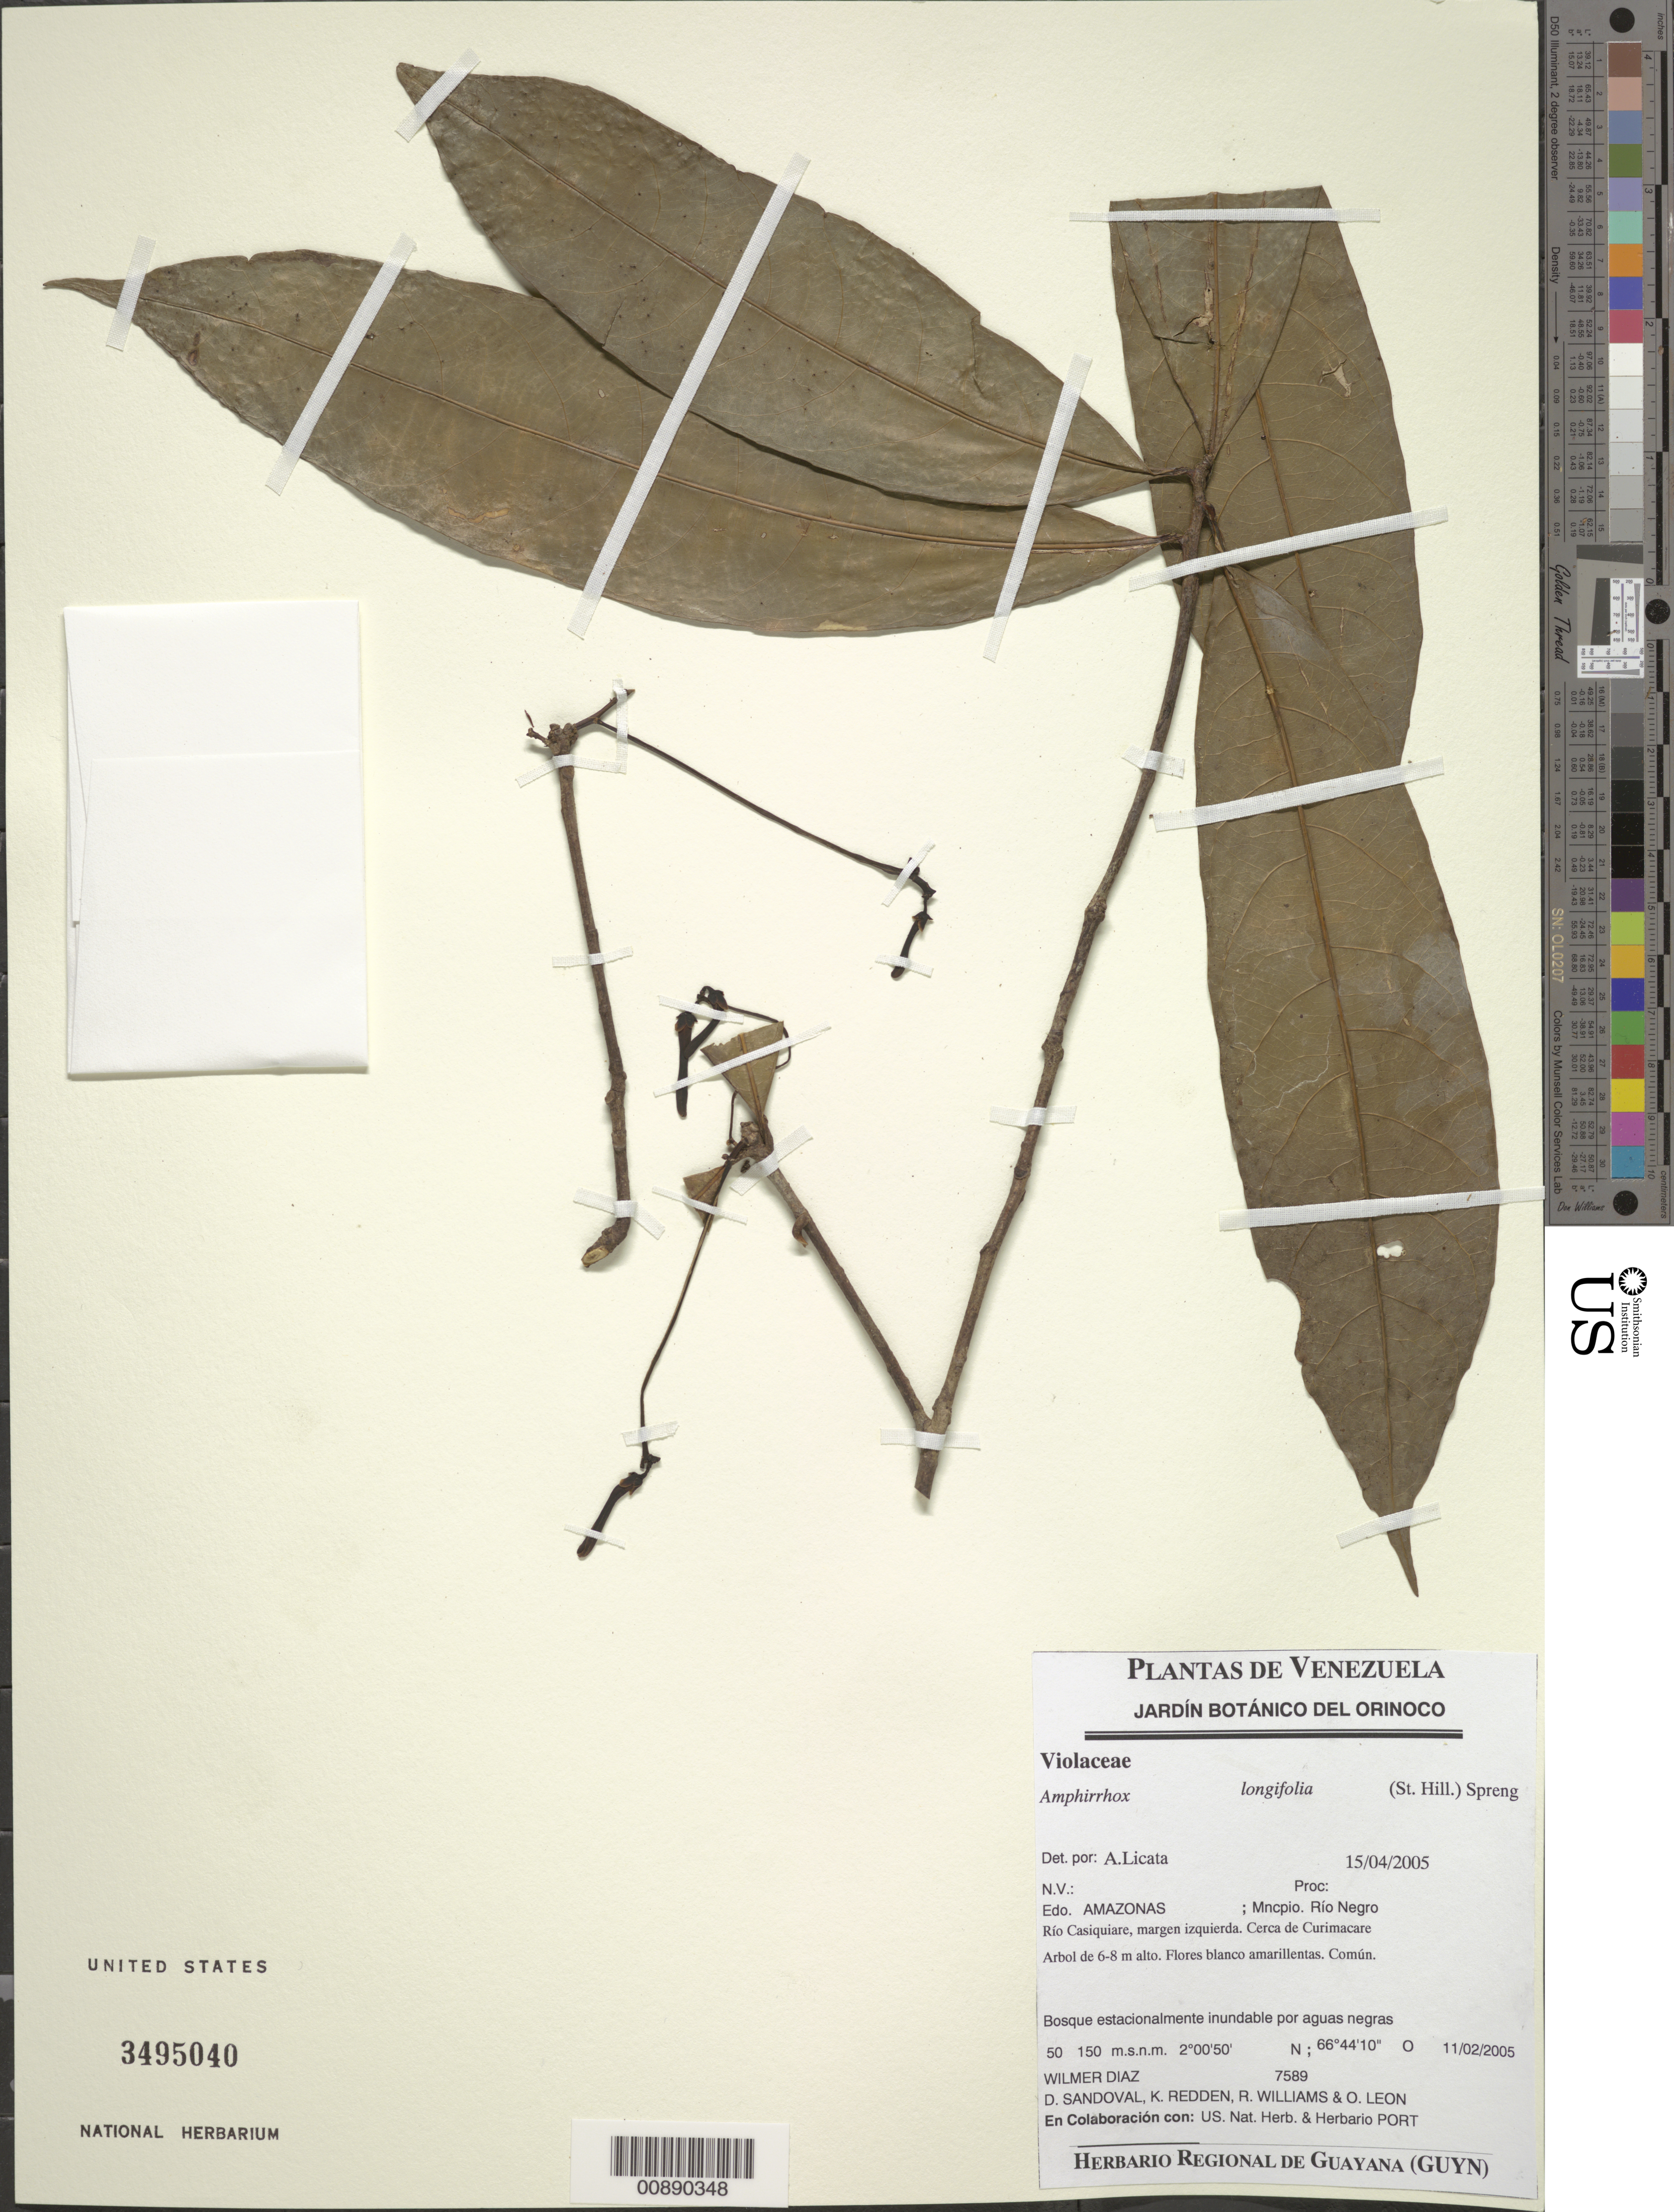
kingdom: Plantae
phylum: Tracheophyta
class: Magnoliopsida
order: Malpighiales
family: Violaceae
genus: Amphirrhox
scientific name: Amphirrhox longifolia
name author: (A. St.-Hil.) Spreng.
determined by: Licata, A., (PORT), Univ. Nac. Exp. de los Llanos Ezequiel Zamora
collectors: W. Díaz P., D. Sandoval, K. M. Redden, R. Williams & O. León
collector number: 7589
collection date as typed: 11-Feb-05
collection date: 2005-02-11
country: Venezuela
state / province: Amazonas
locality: Mun. Río Negro, Río Casiquaire, Caurimare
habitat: Bosque estacionalmente inundable por aguas negras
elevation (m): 50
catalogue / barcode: US 3495040